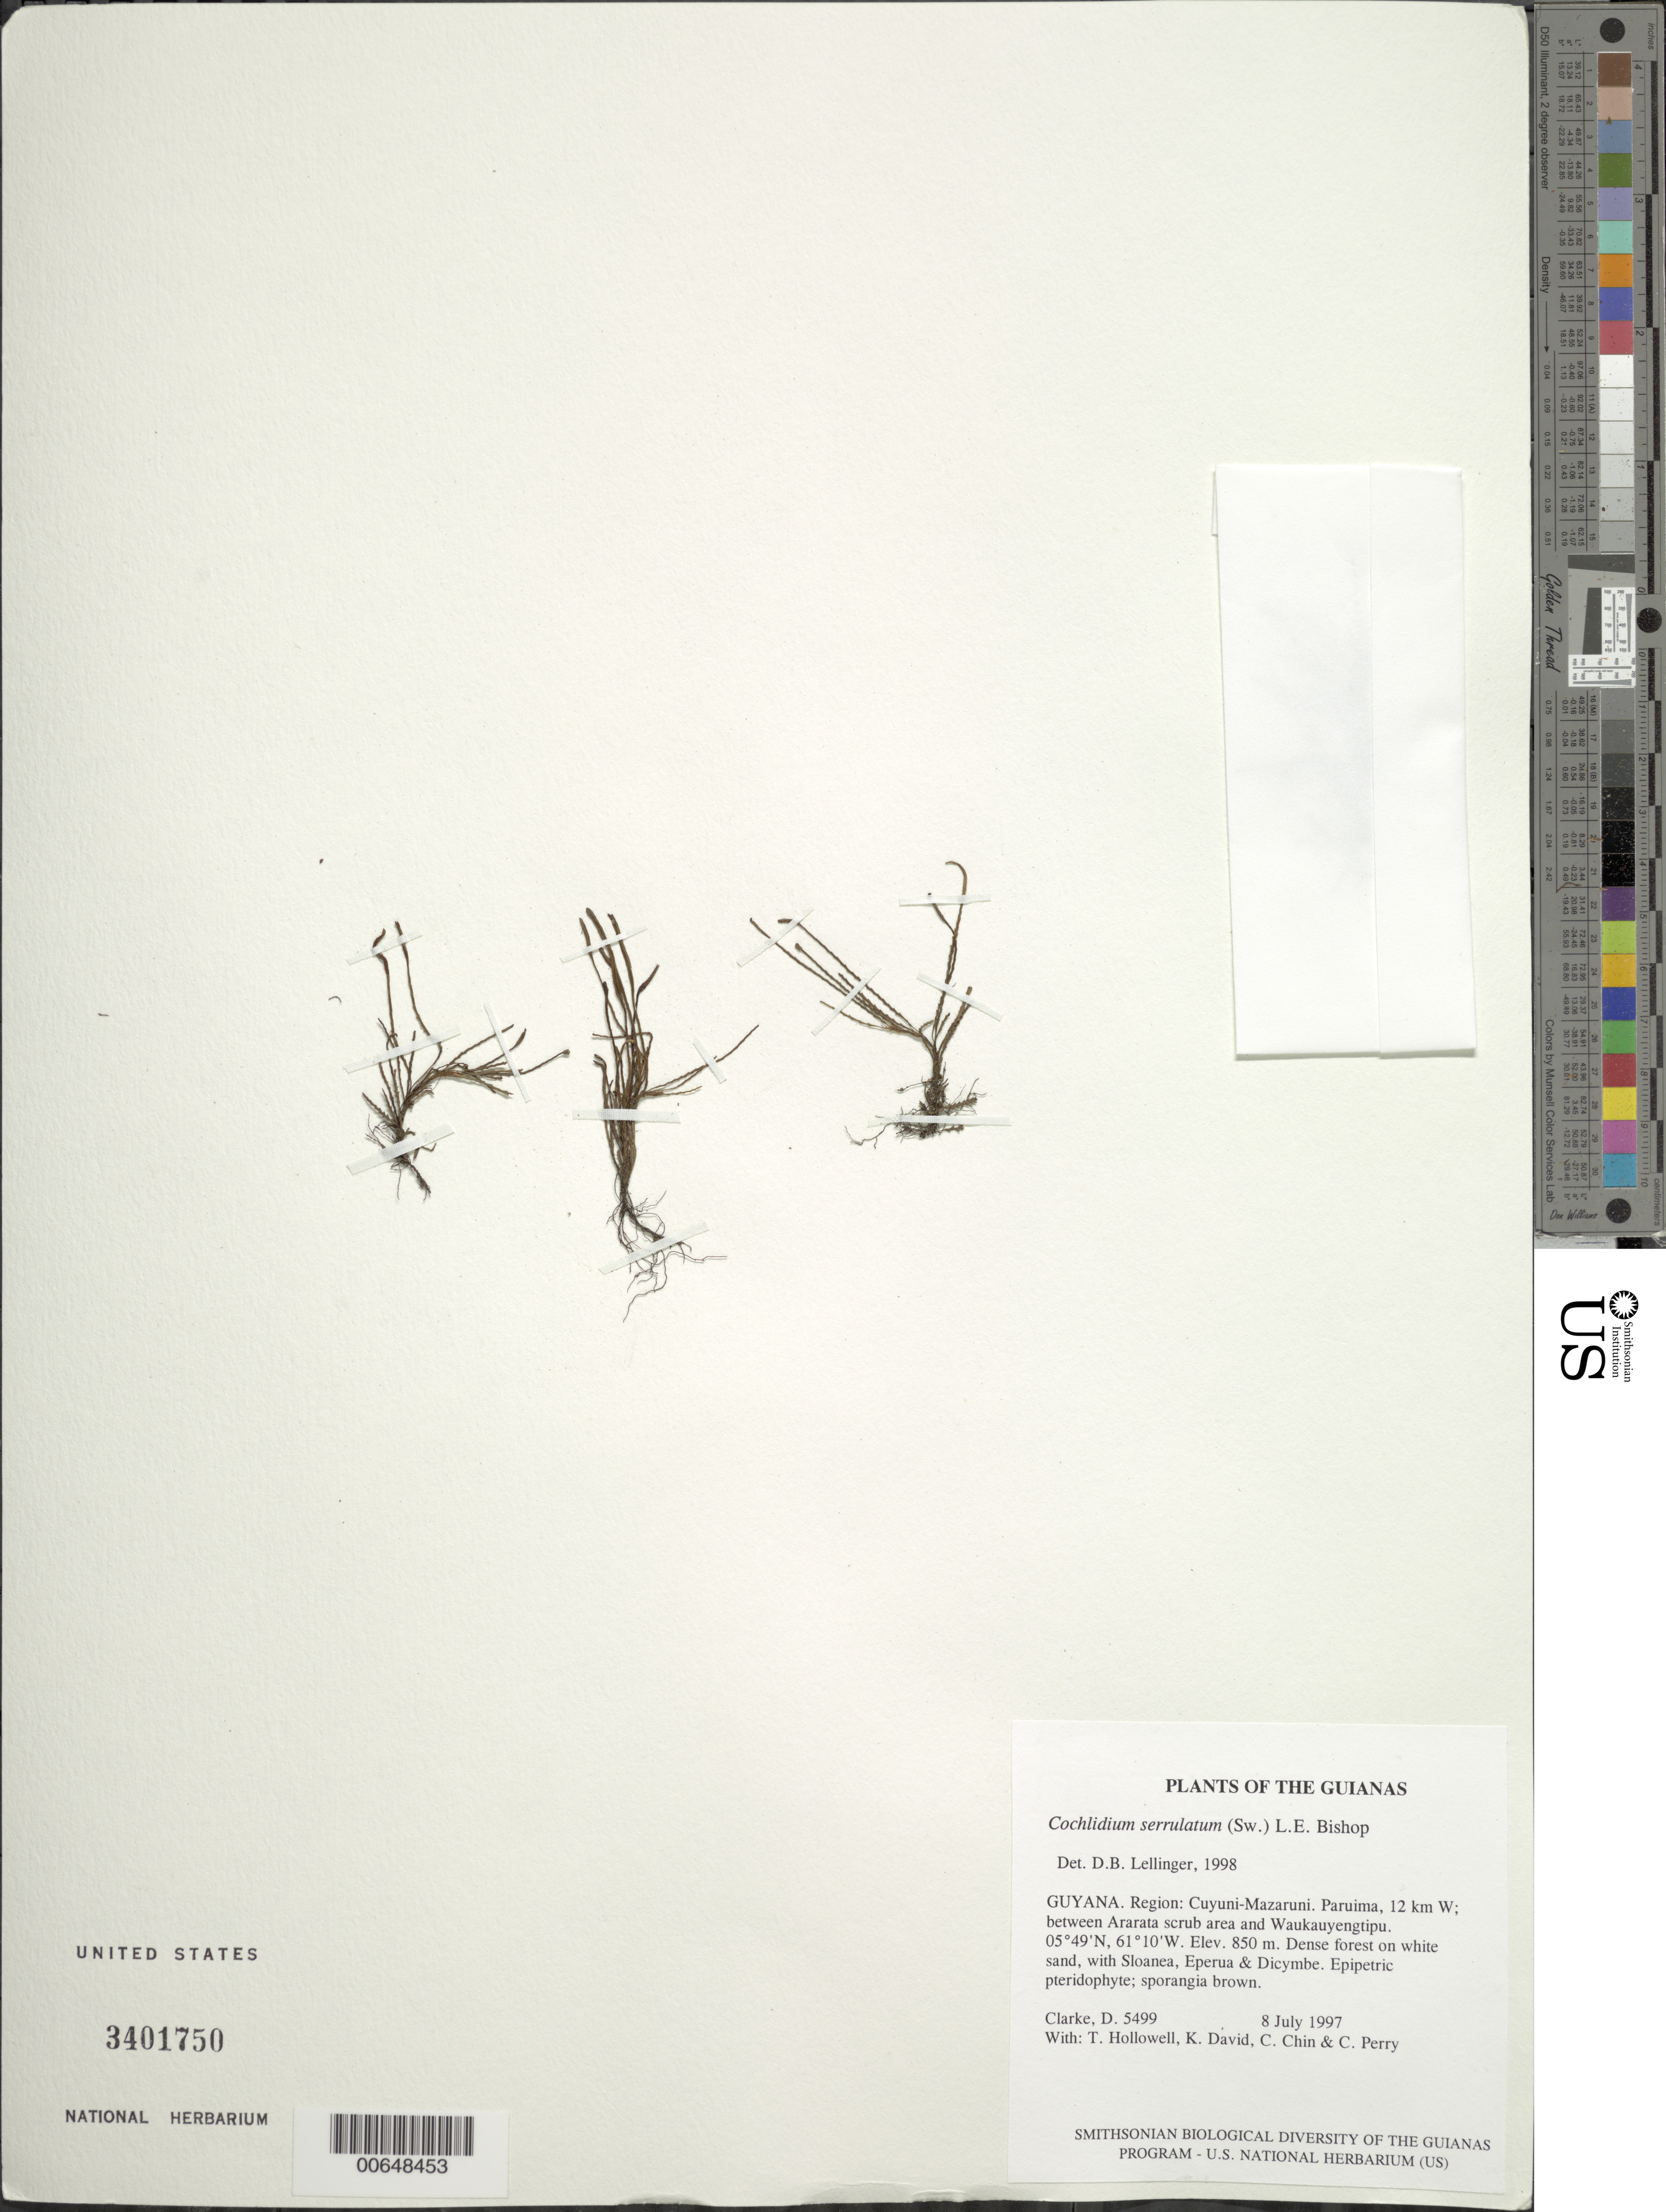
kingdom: Plantae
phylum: Tracheophyta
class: Polypodiopsida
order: Polypodiales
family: Polypodiaceae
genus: Cochlidium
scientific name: Cochlidium serrulatum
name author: (Sw.) L.E. Bishop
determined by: Lellinger, David B., (BOT), Smithsonian Institution - National Museum of Natural History (UNITED STATES)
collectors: H. D. Clarke, T. Hollowell, K. David, C. Chin & C. Perry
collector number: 5499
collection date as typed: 8 July 1997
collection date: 1997-07-08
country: Guyana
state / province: Cuyuni-Mazaruni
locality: Paruima, 12 km W; between Ararata scrub area and Waukauyengtipu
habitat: Dense forest on white sand, with Sloanea, Eperua & Dicymbe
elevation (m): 850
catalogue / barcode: US 3401750